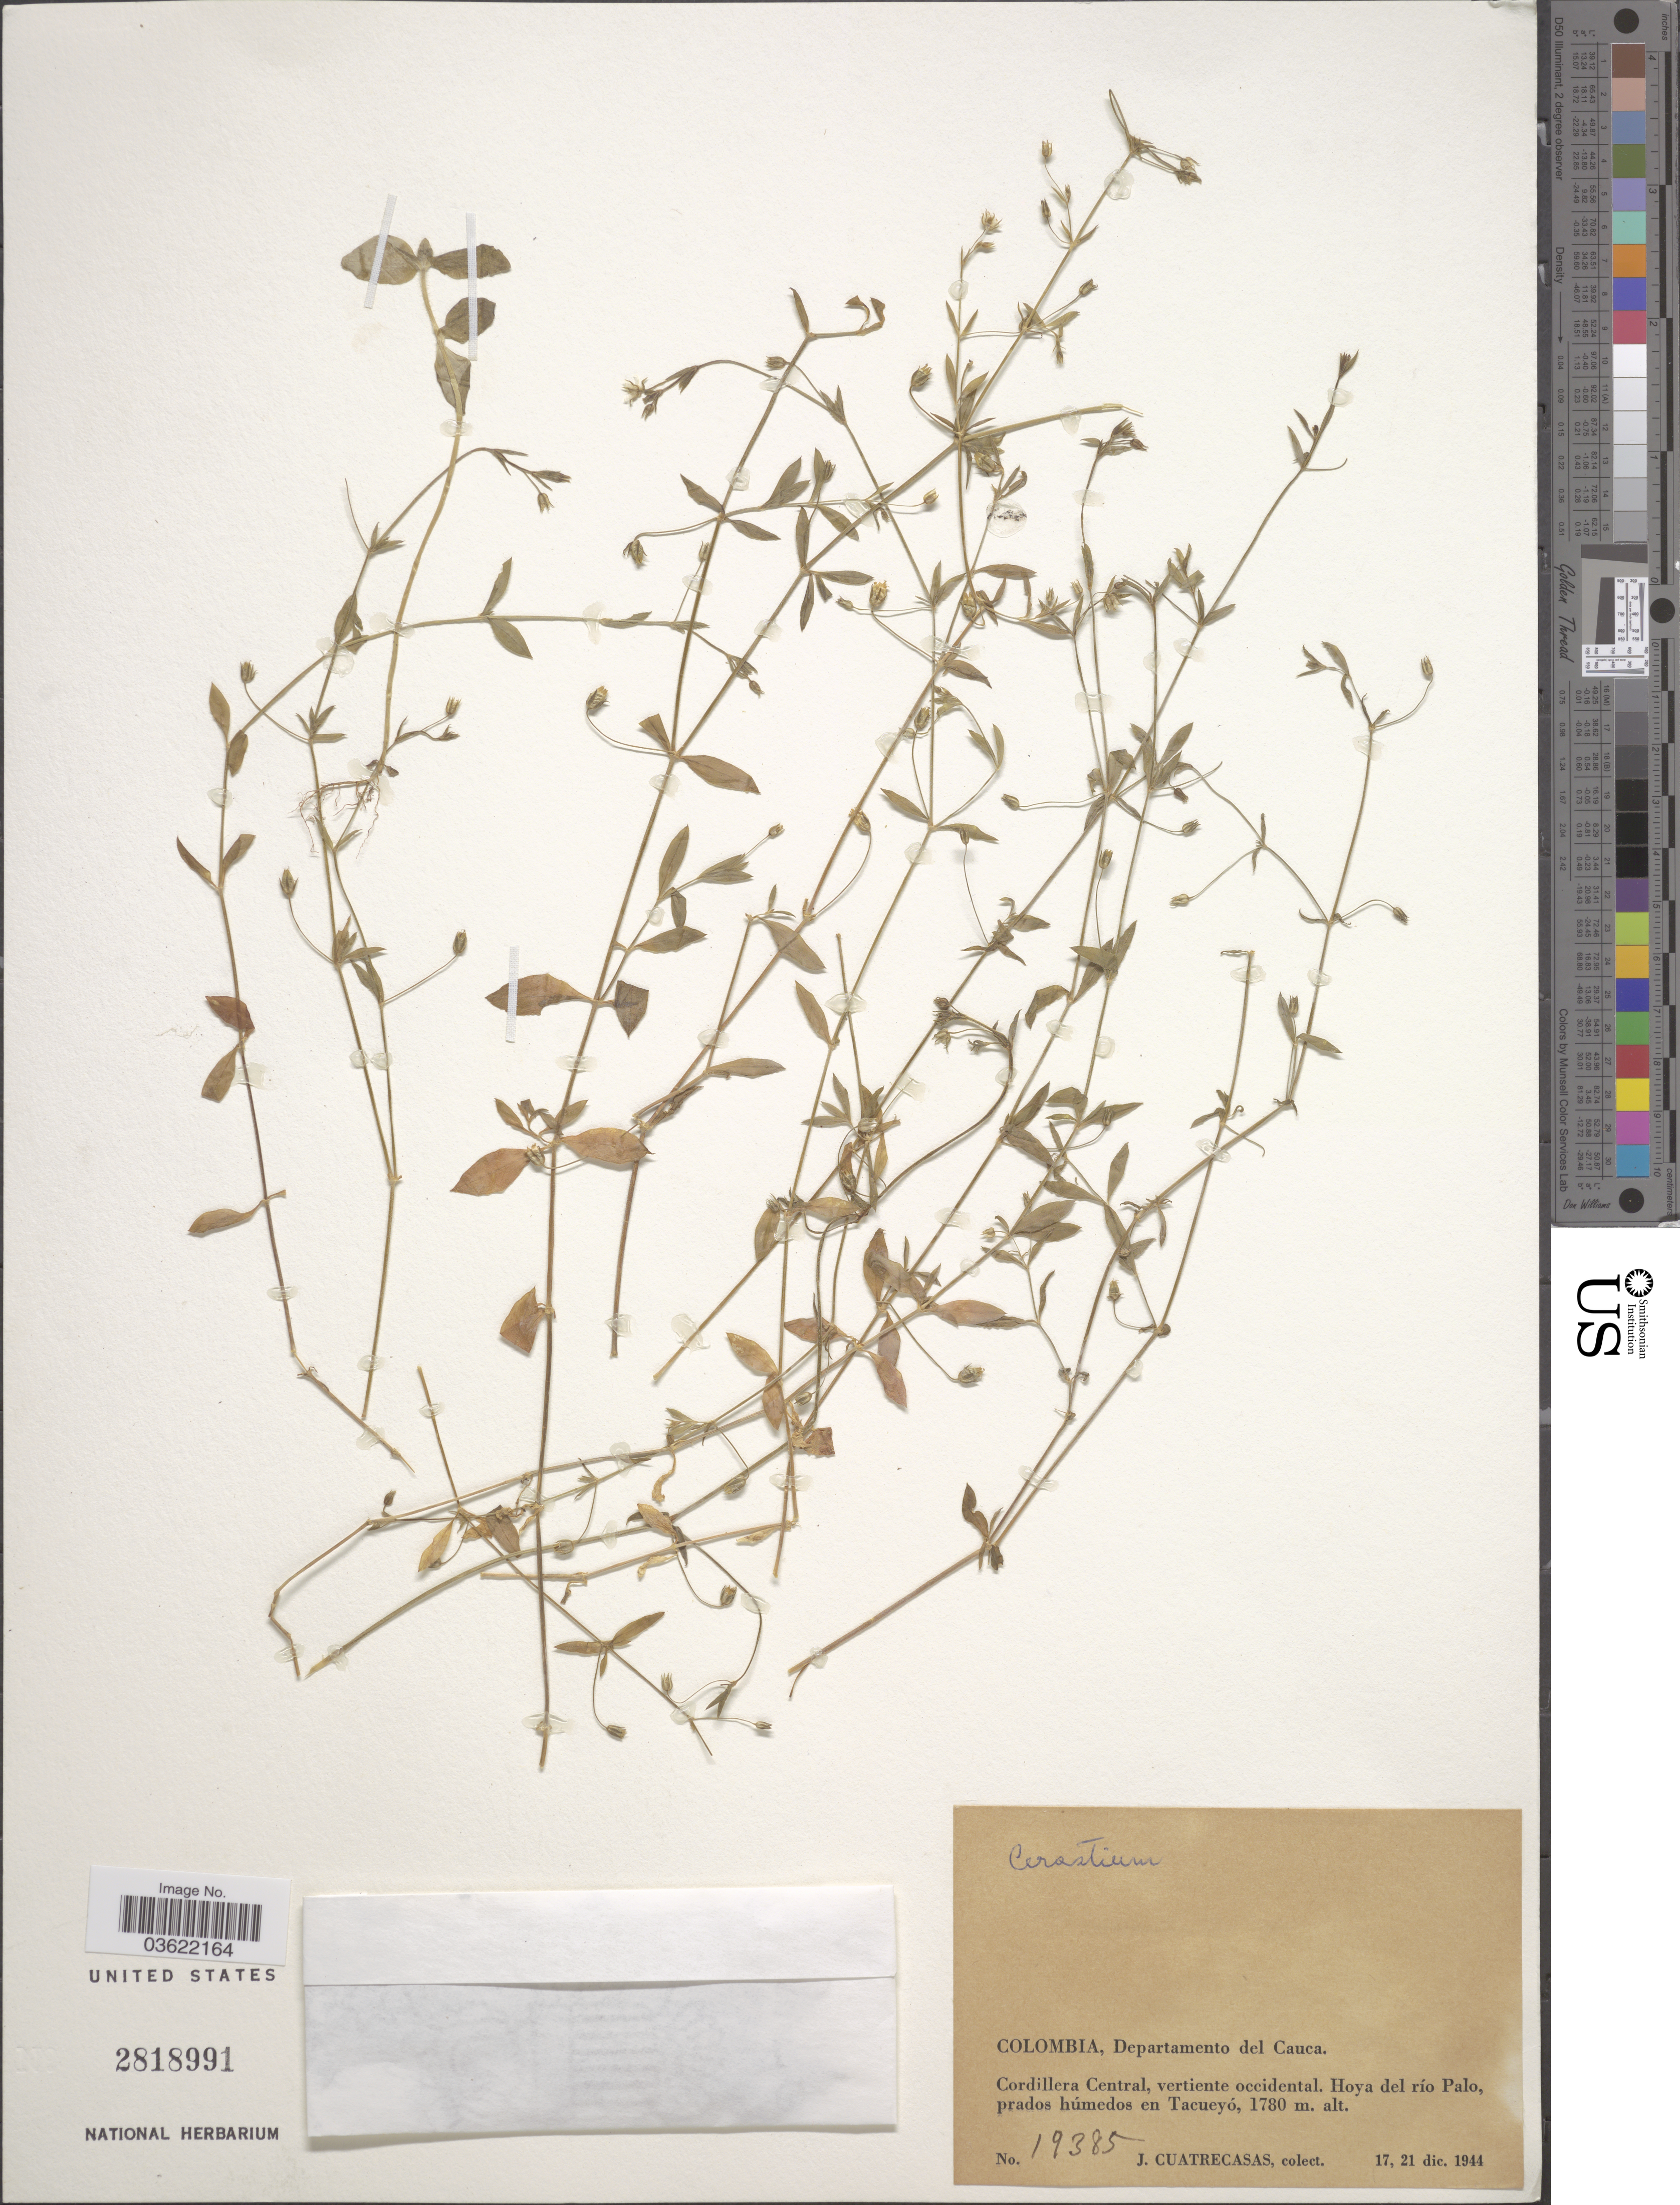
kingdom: Plantae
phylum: Tracheophyta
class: Magnoliopsida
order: Caryophyllales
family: Caryophyllaceae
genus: Arenaria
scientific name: Arenaria sp.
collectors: J. Cuatrecasas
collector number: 19385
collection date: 1944-12-17/1944-12-21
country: Colombia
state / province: Cauca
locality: Departamento del Cauca. Cordillera Central, vertiente occidental. Hoya del río Palo, prados húmedos en Tacueyó.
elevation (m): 1780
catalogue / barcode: US 2818991